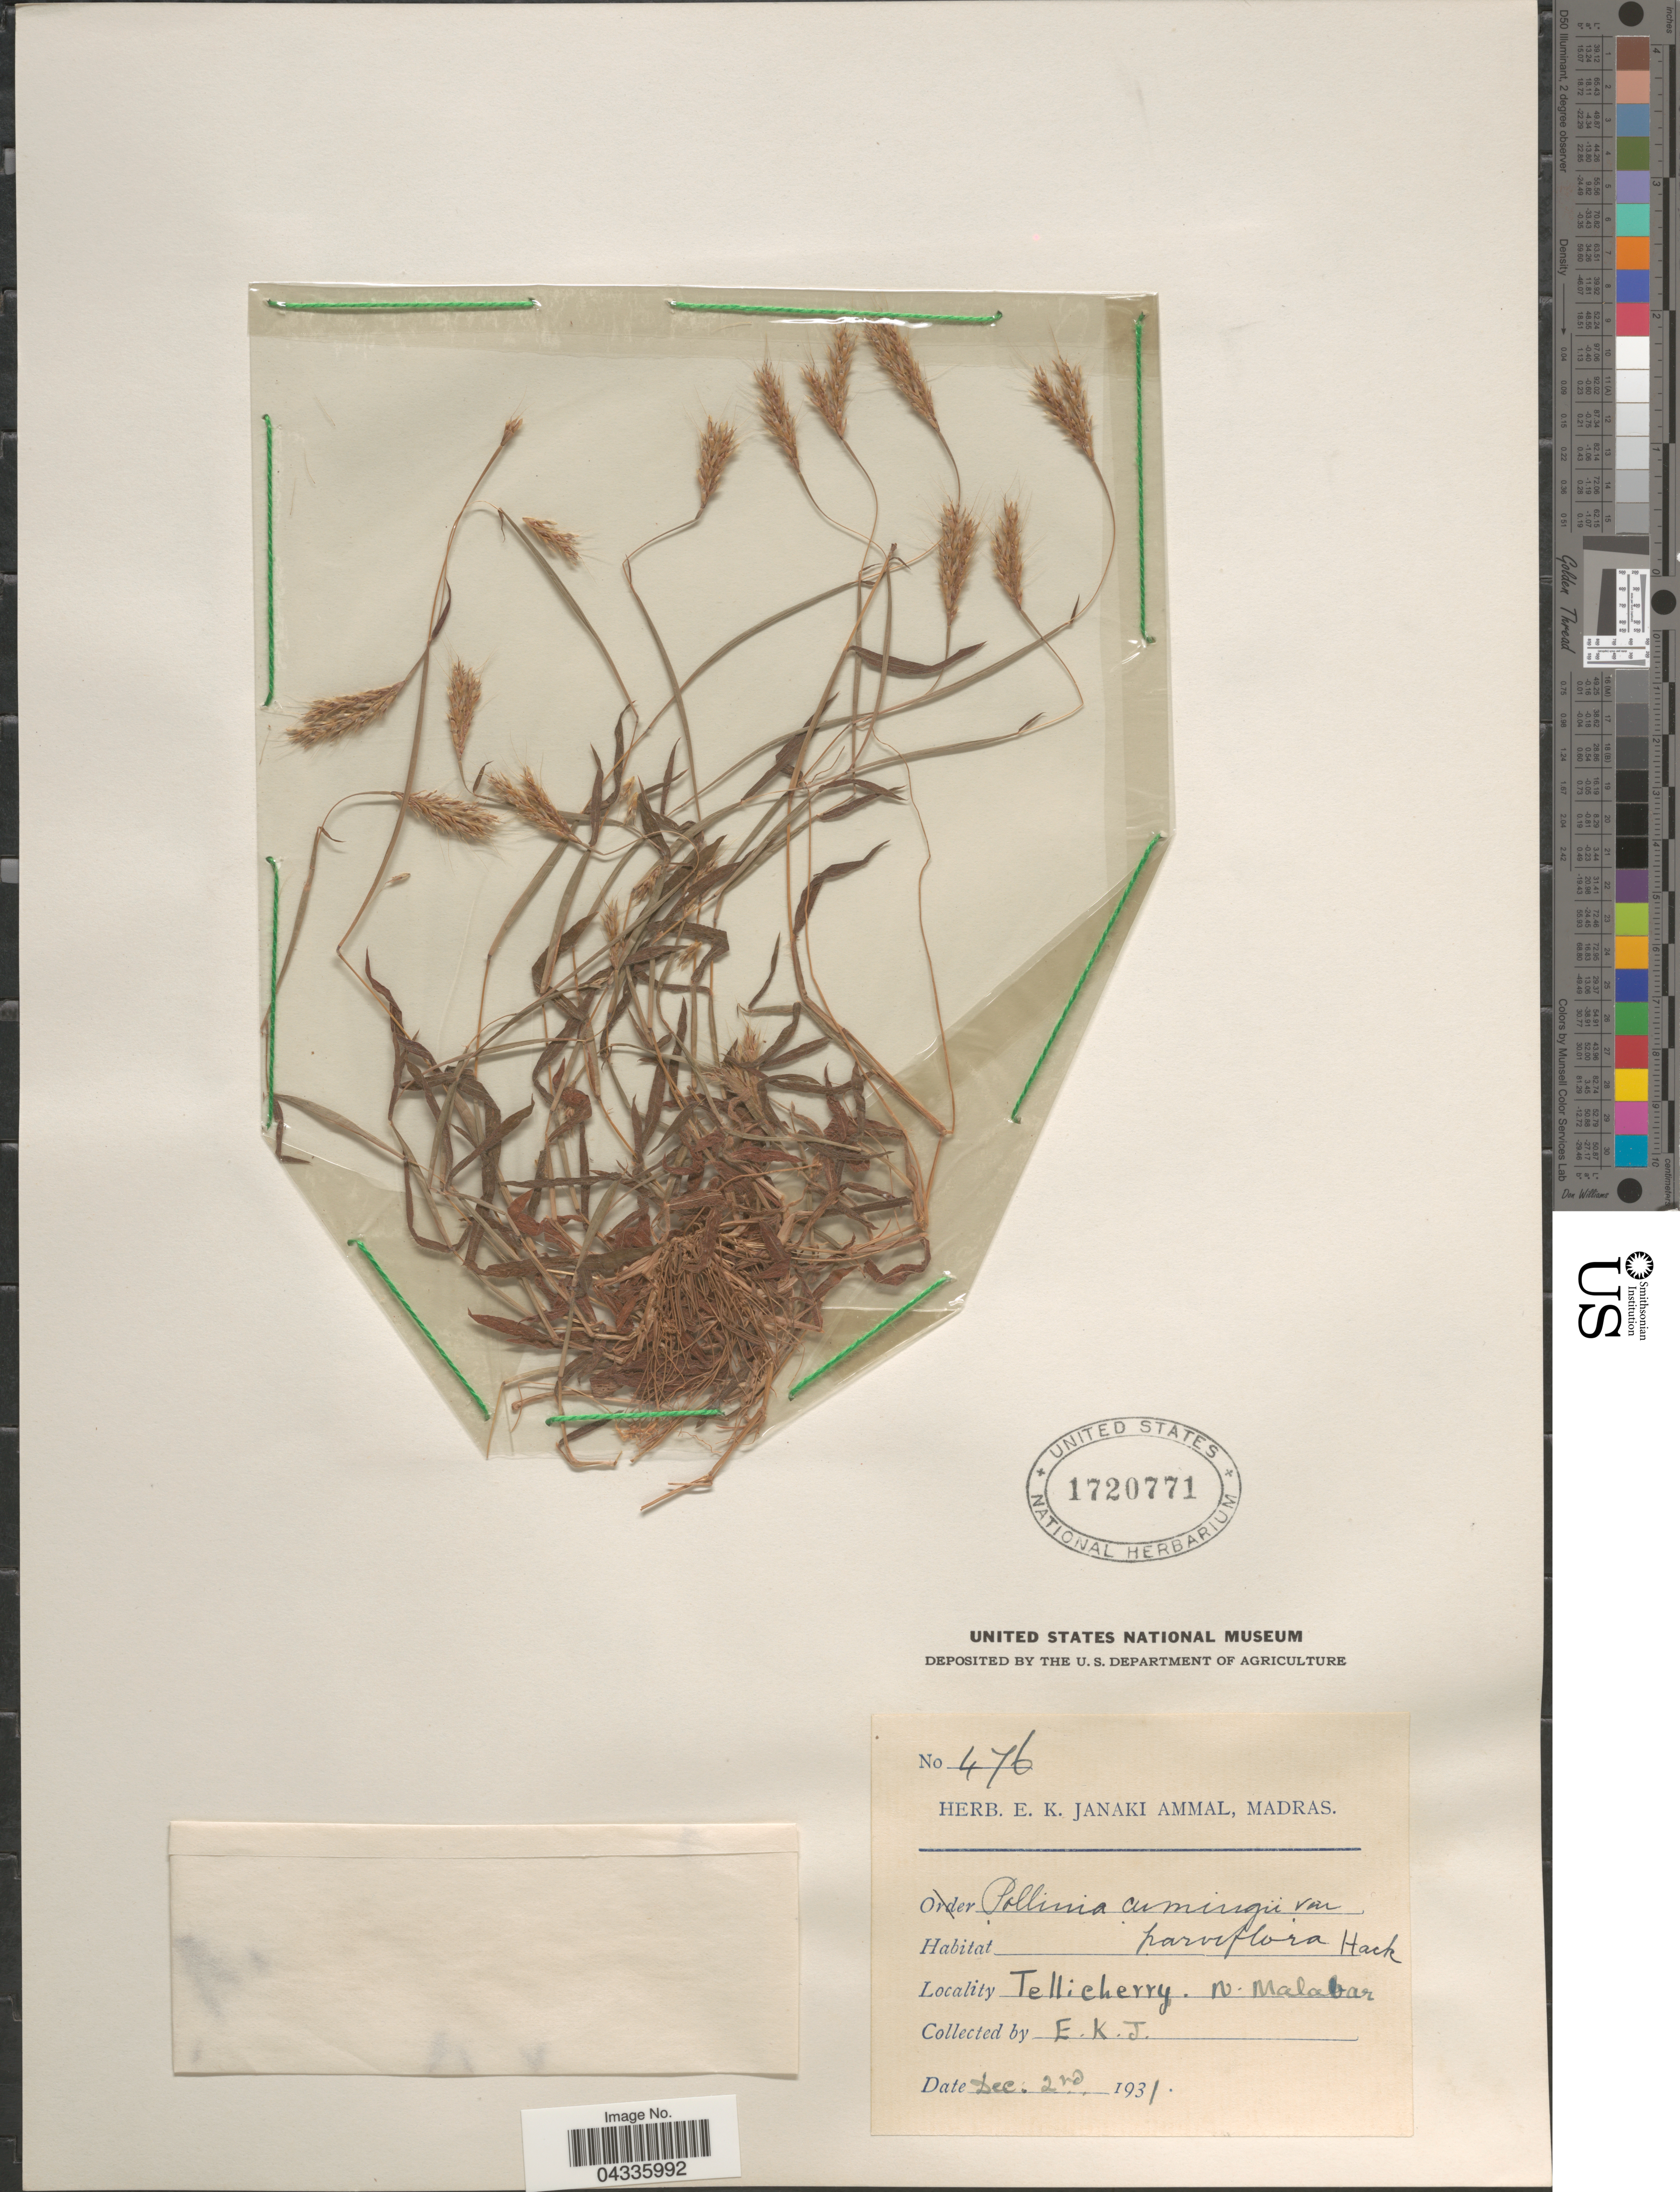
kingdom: Plantae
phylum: Tracheophyta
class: Liliopsida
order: Poales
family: Poaceae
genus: Eulalia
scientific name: Eulalia leschenaultiana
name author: (Decne.) Ohwi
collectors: E. Janaki Ammal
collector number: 476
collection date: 1931-12-02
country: India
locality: Tellicherry. N. Malabar.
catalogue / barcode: US 1720771